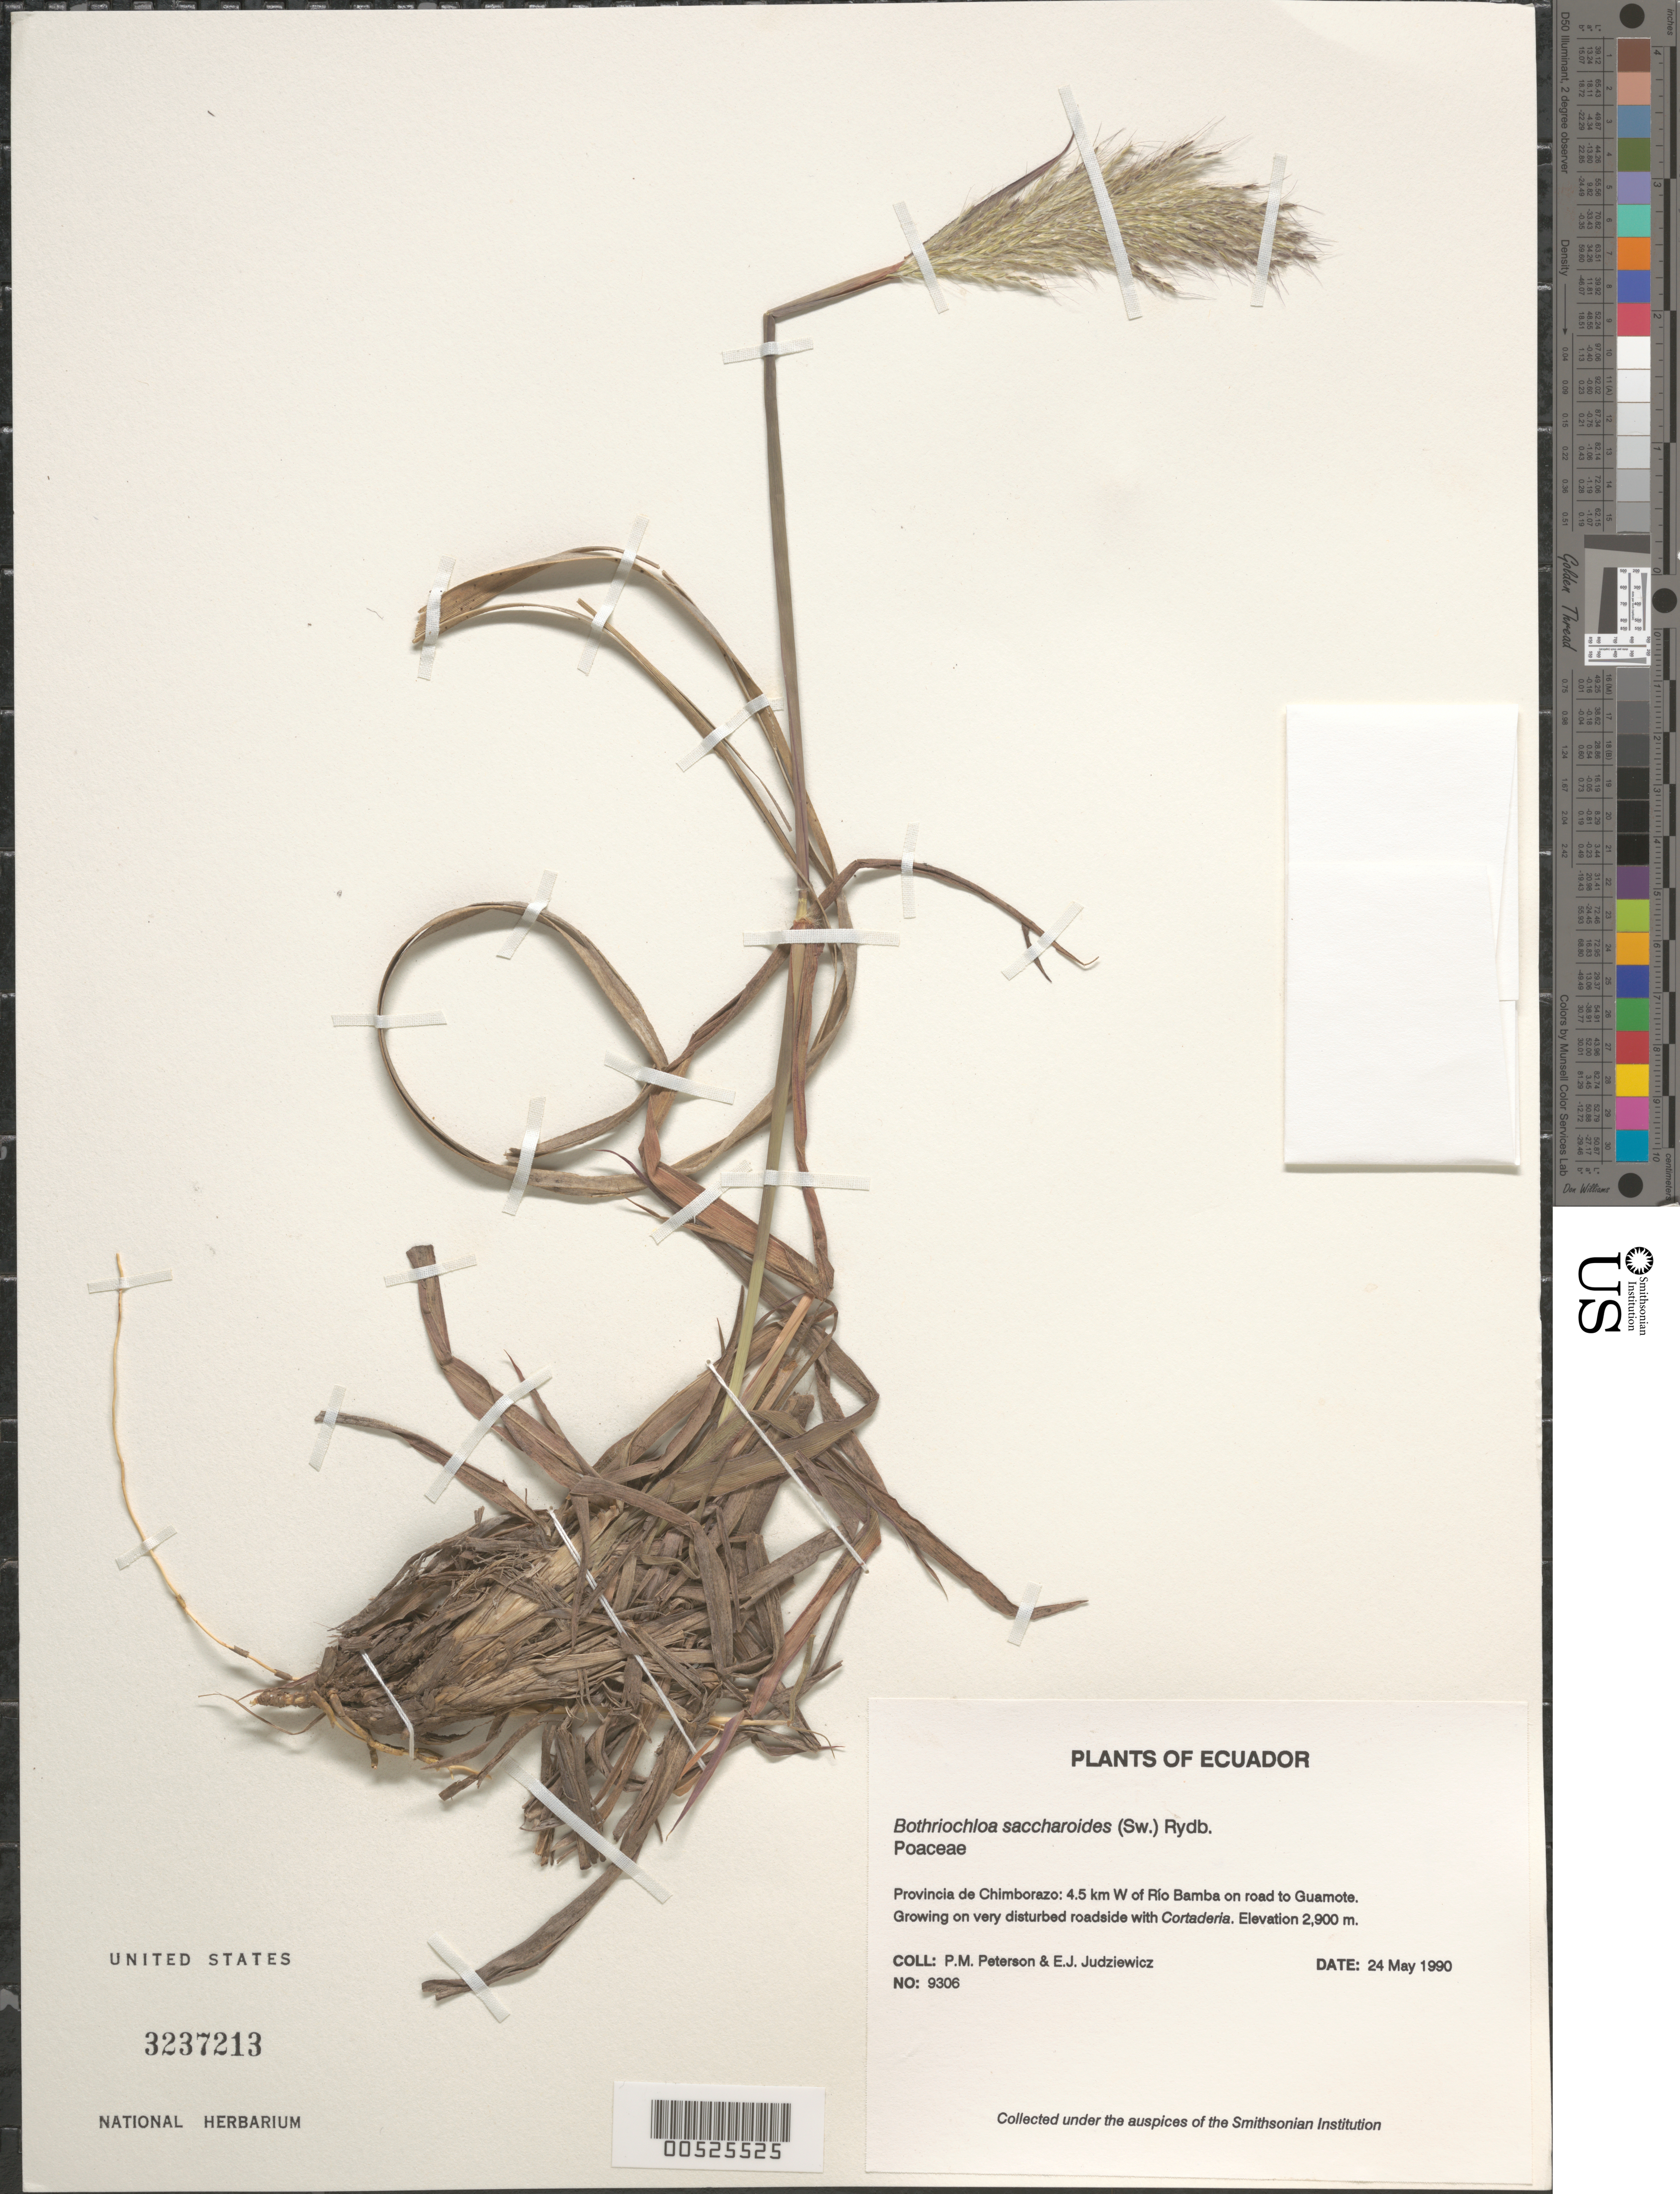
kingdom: Plantae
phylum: Tracheophyta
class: Liliopsida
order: Poales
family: Poaceae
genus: Bothriochloa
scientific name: Bothriochloa saccharoides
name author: (Sw.) Rydb.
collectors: P. M. Peterson & E. J. Judziewicz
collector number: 09306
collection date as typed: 24 May 1990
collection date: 1990-05-24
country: Ecuador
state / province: Chimborazo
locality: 4.5 km W ofRío Bamba on road to Guamote.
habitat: Growing on very disturbed roadside with Cortaderia.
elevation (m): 2900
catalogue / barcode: US 3237213